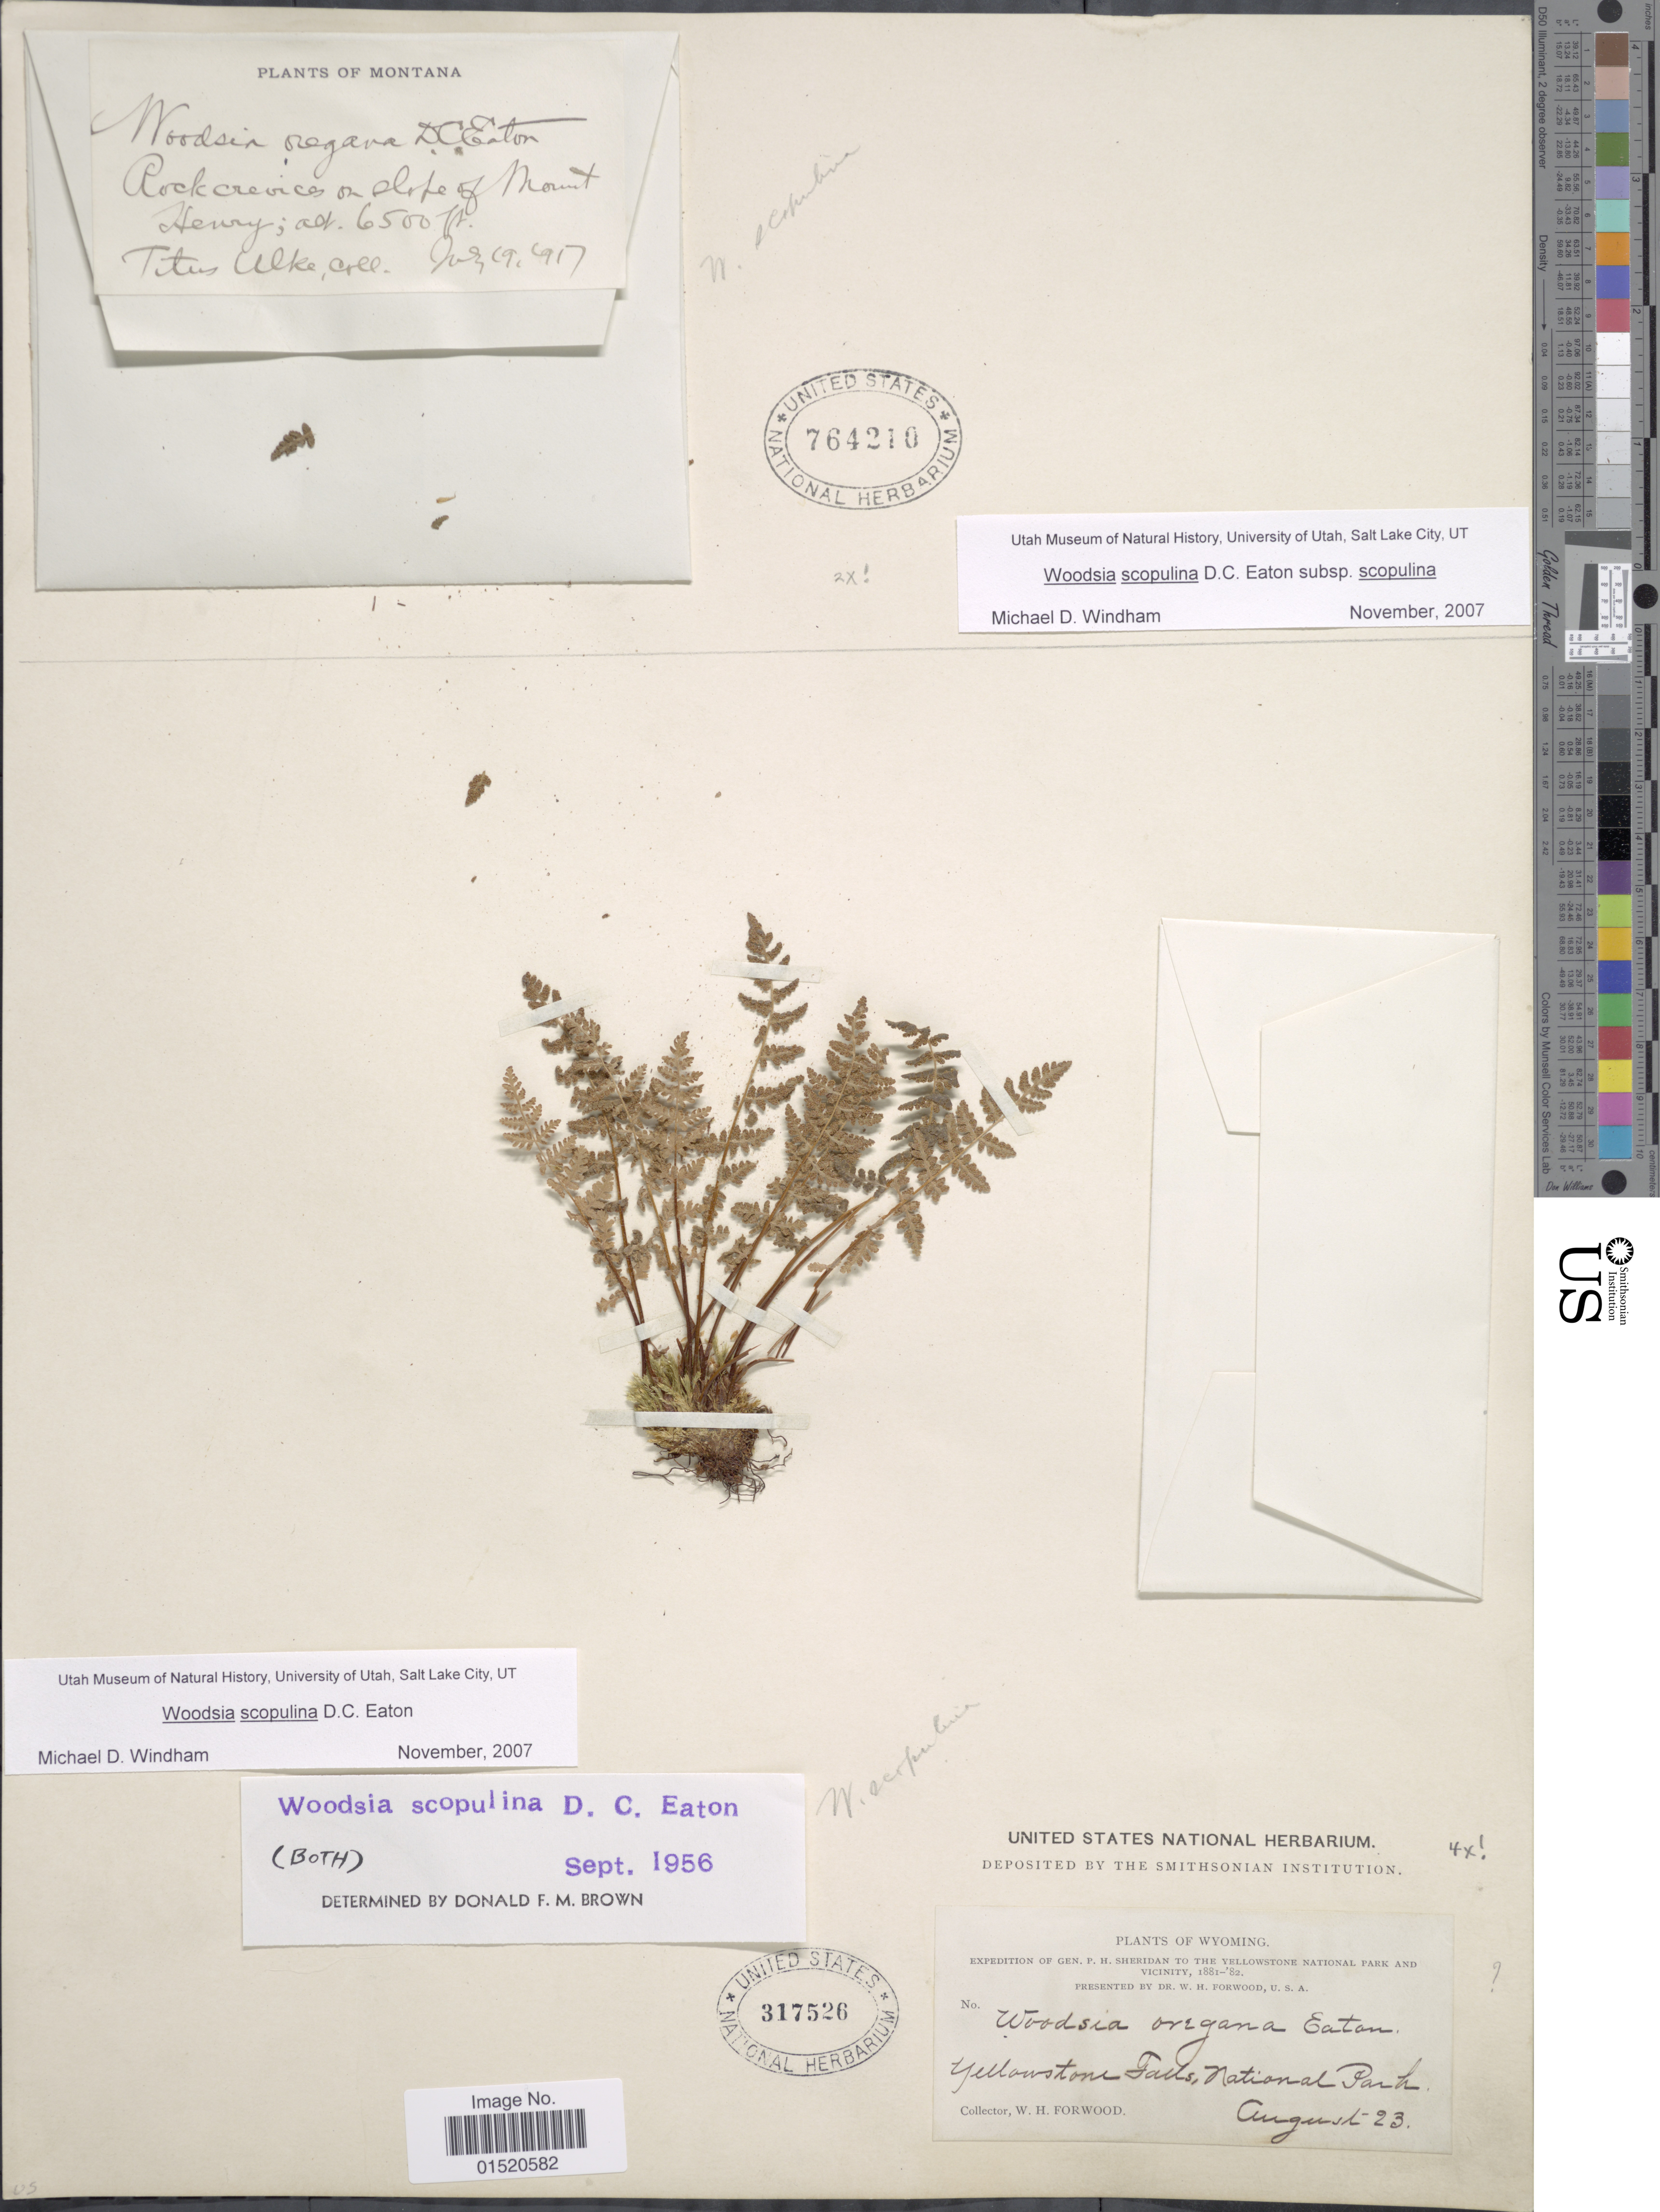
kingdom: Plantae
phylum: Tracheophyta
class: Polypodiopsida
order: Polypodiales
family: Woodsiaceae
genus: Woodsia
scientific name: Woodsia scopulina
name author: D.C. Eaton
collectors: W. Forwood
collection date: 1881-08-23/1882-08-23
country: United States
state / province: Wyoming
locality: Yellowstone Falls, National Park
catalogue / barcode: US 317526